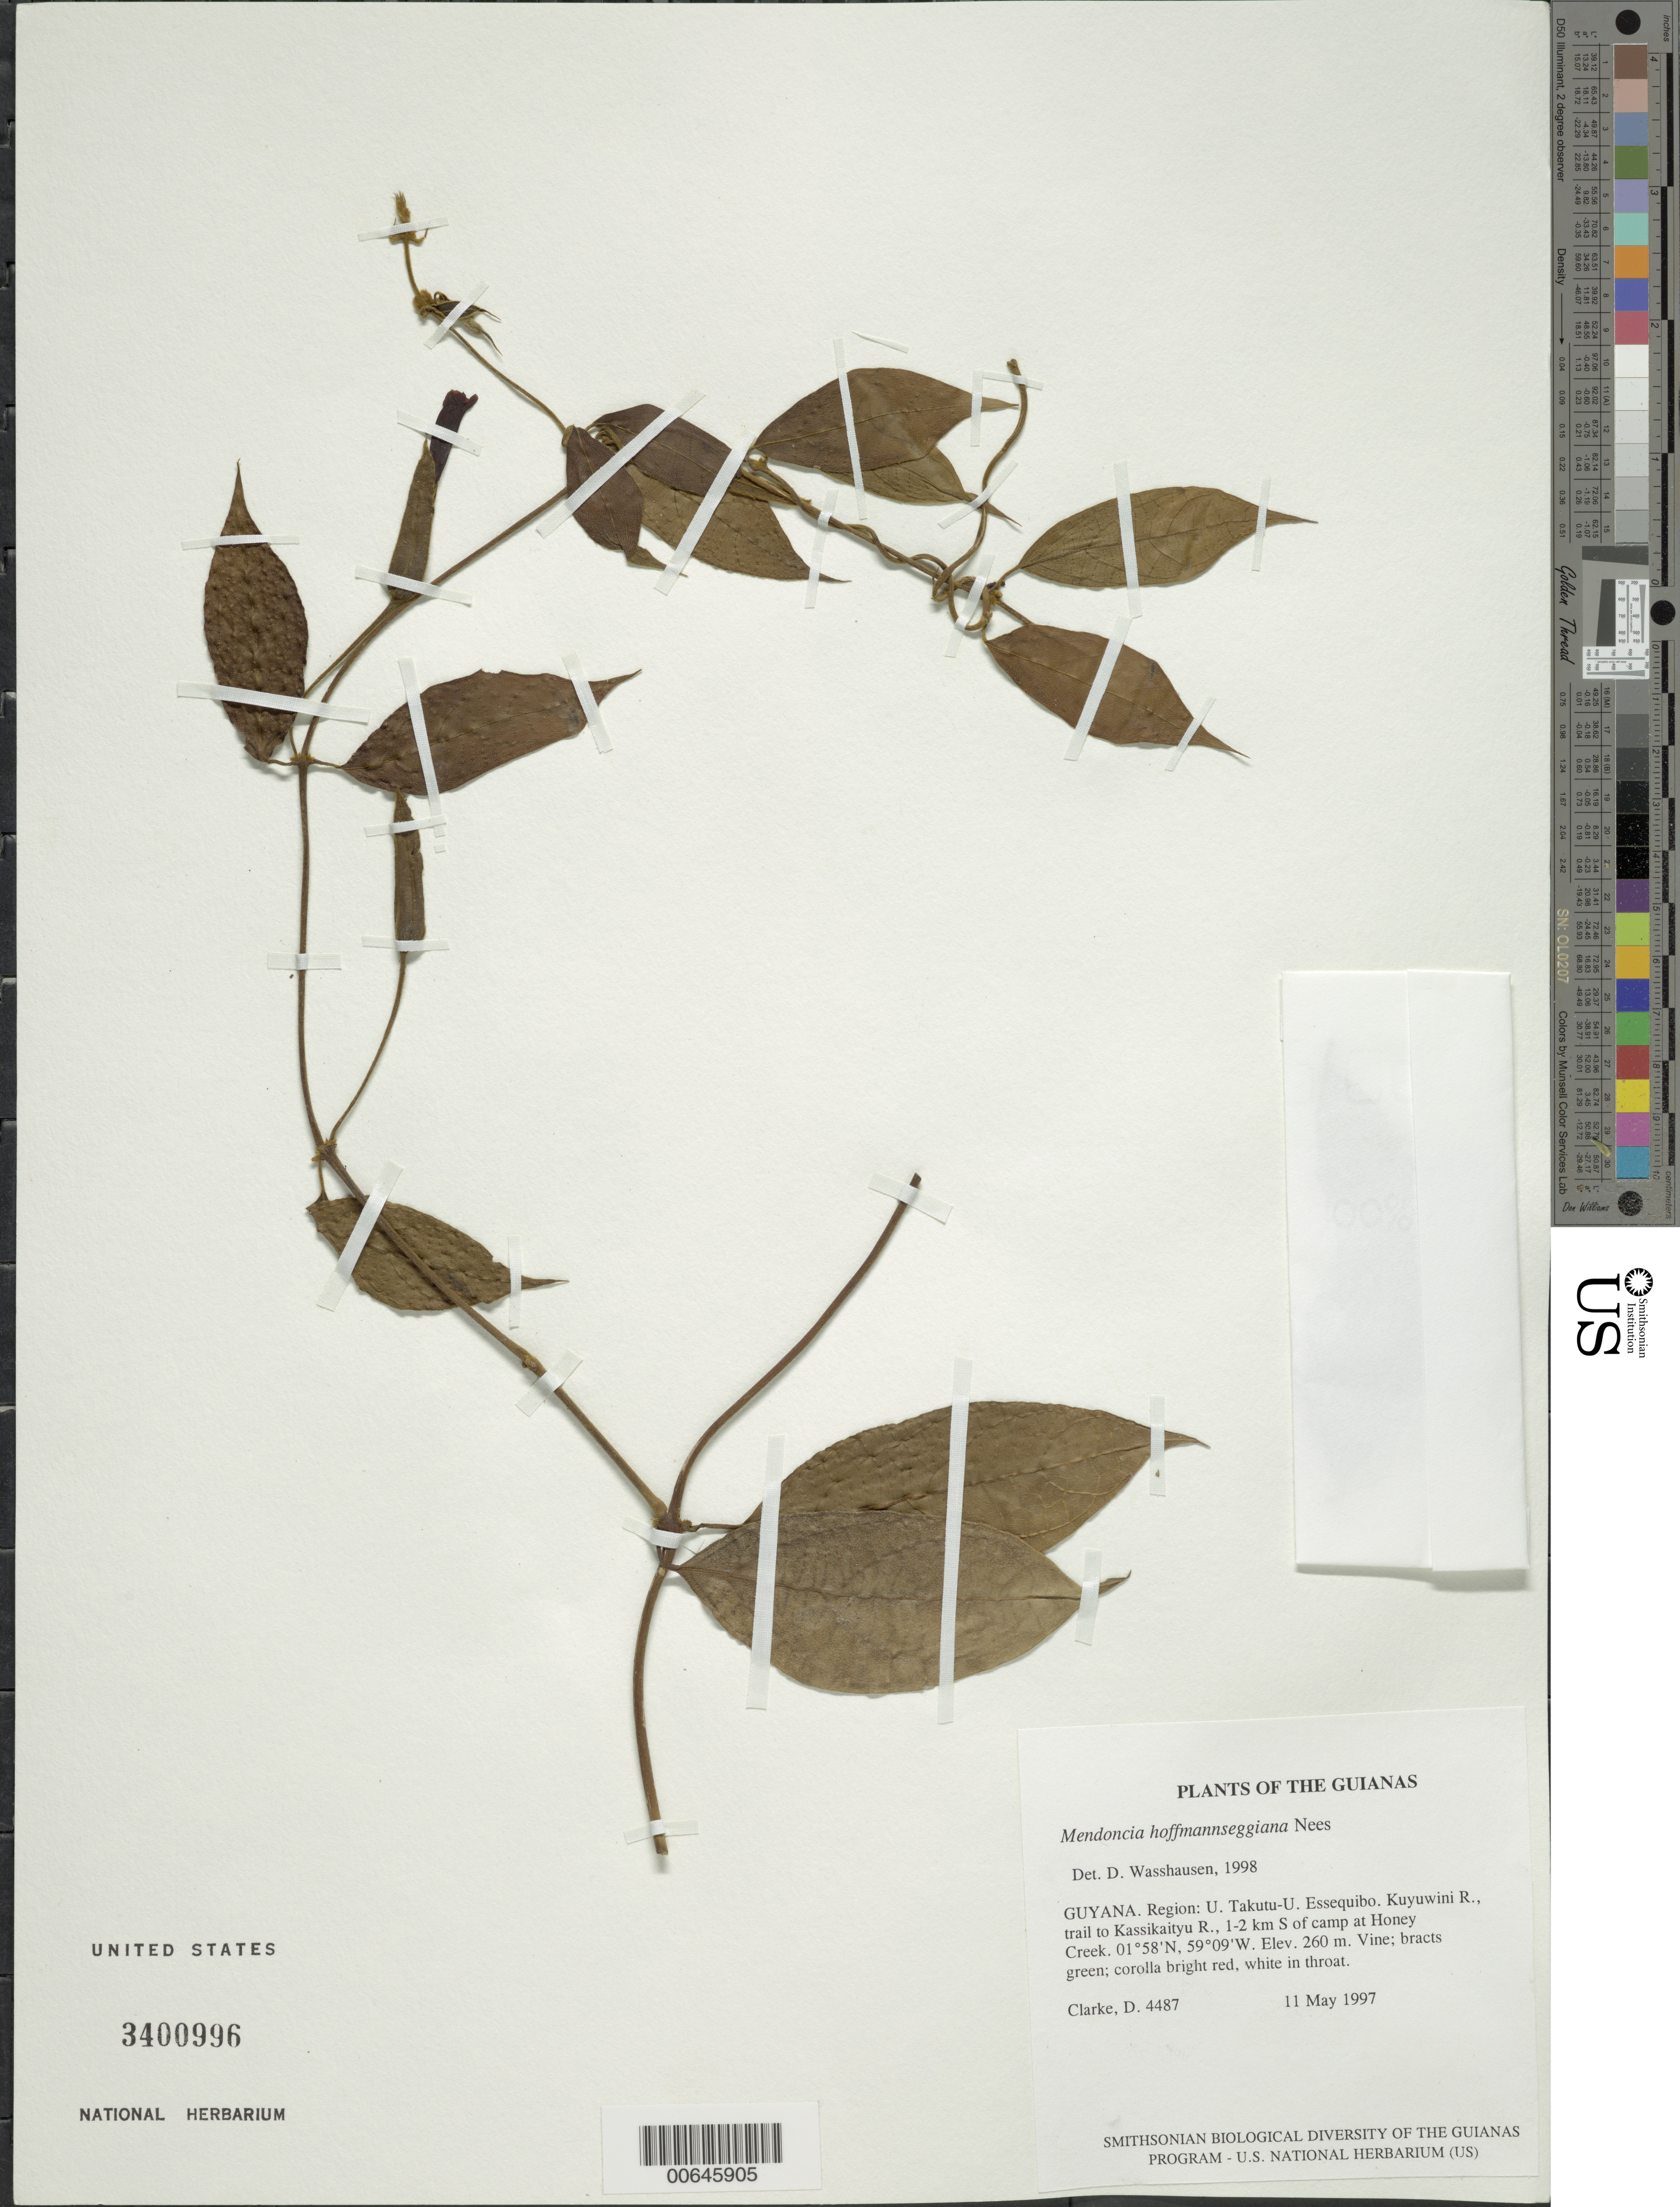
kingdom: Plantae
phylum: Tracheophyta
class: Magnoliopsida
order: Lamiales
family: Acanthaceae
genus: Mendoncia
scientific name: Mendoncia hoffmannseggiana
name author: Nees in DC.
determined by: Wasshausen, Dieter C., (BOT), Smithsonian Institution - National Museum of Natural History (UNITED STATES)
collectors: H. D. Clarke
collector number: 4487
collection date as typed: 11 May 1997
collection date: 1997-05-11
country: Guyana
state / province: U. Takutu-U. Essequibo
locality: Kuyuwini R., trail to Kassikaityu R., 1-2 km S of camp at Honey Creek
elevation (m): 260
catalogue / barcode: US 3400996